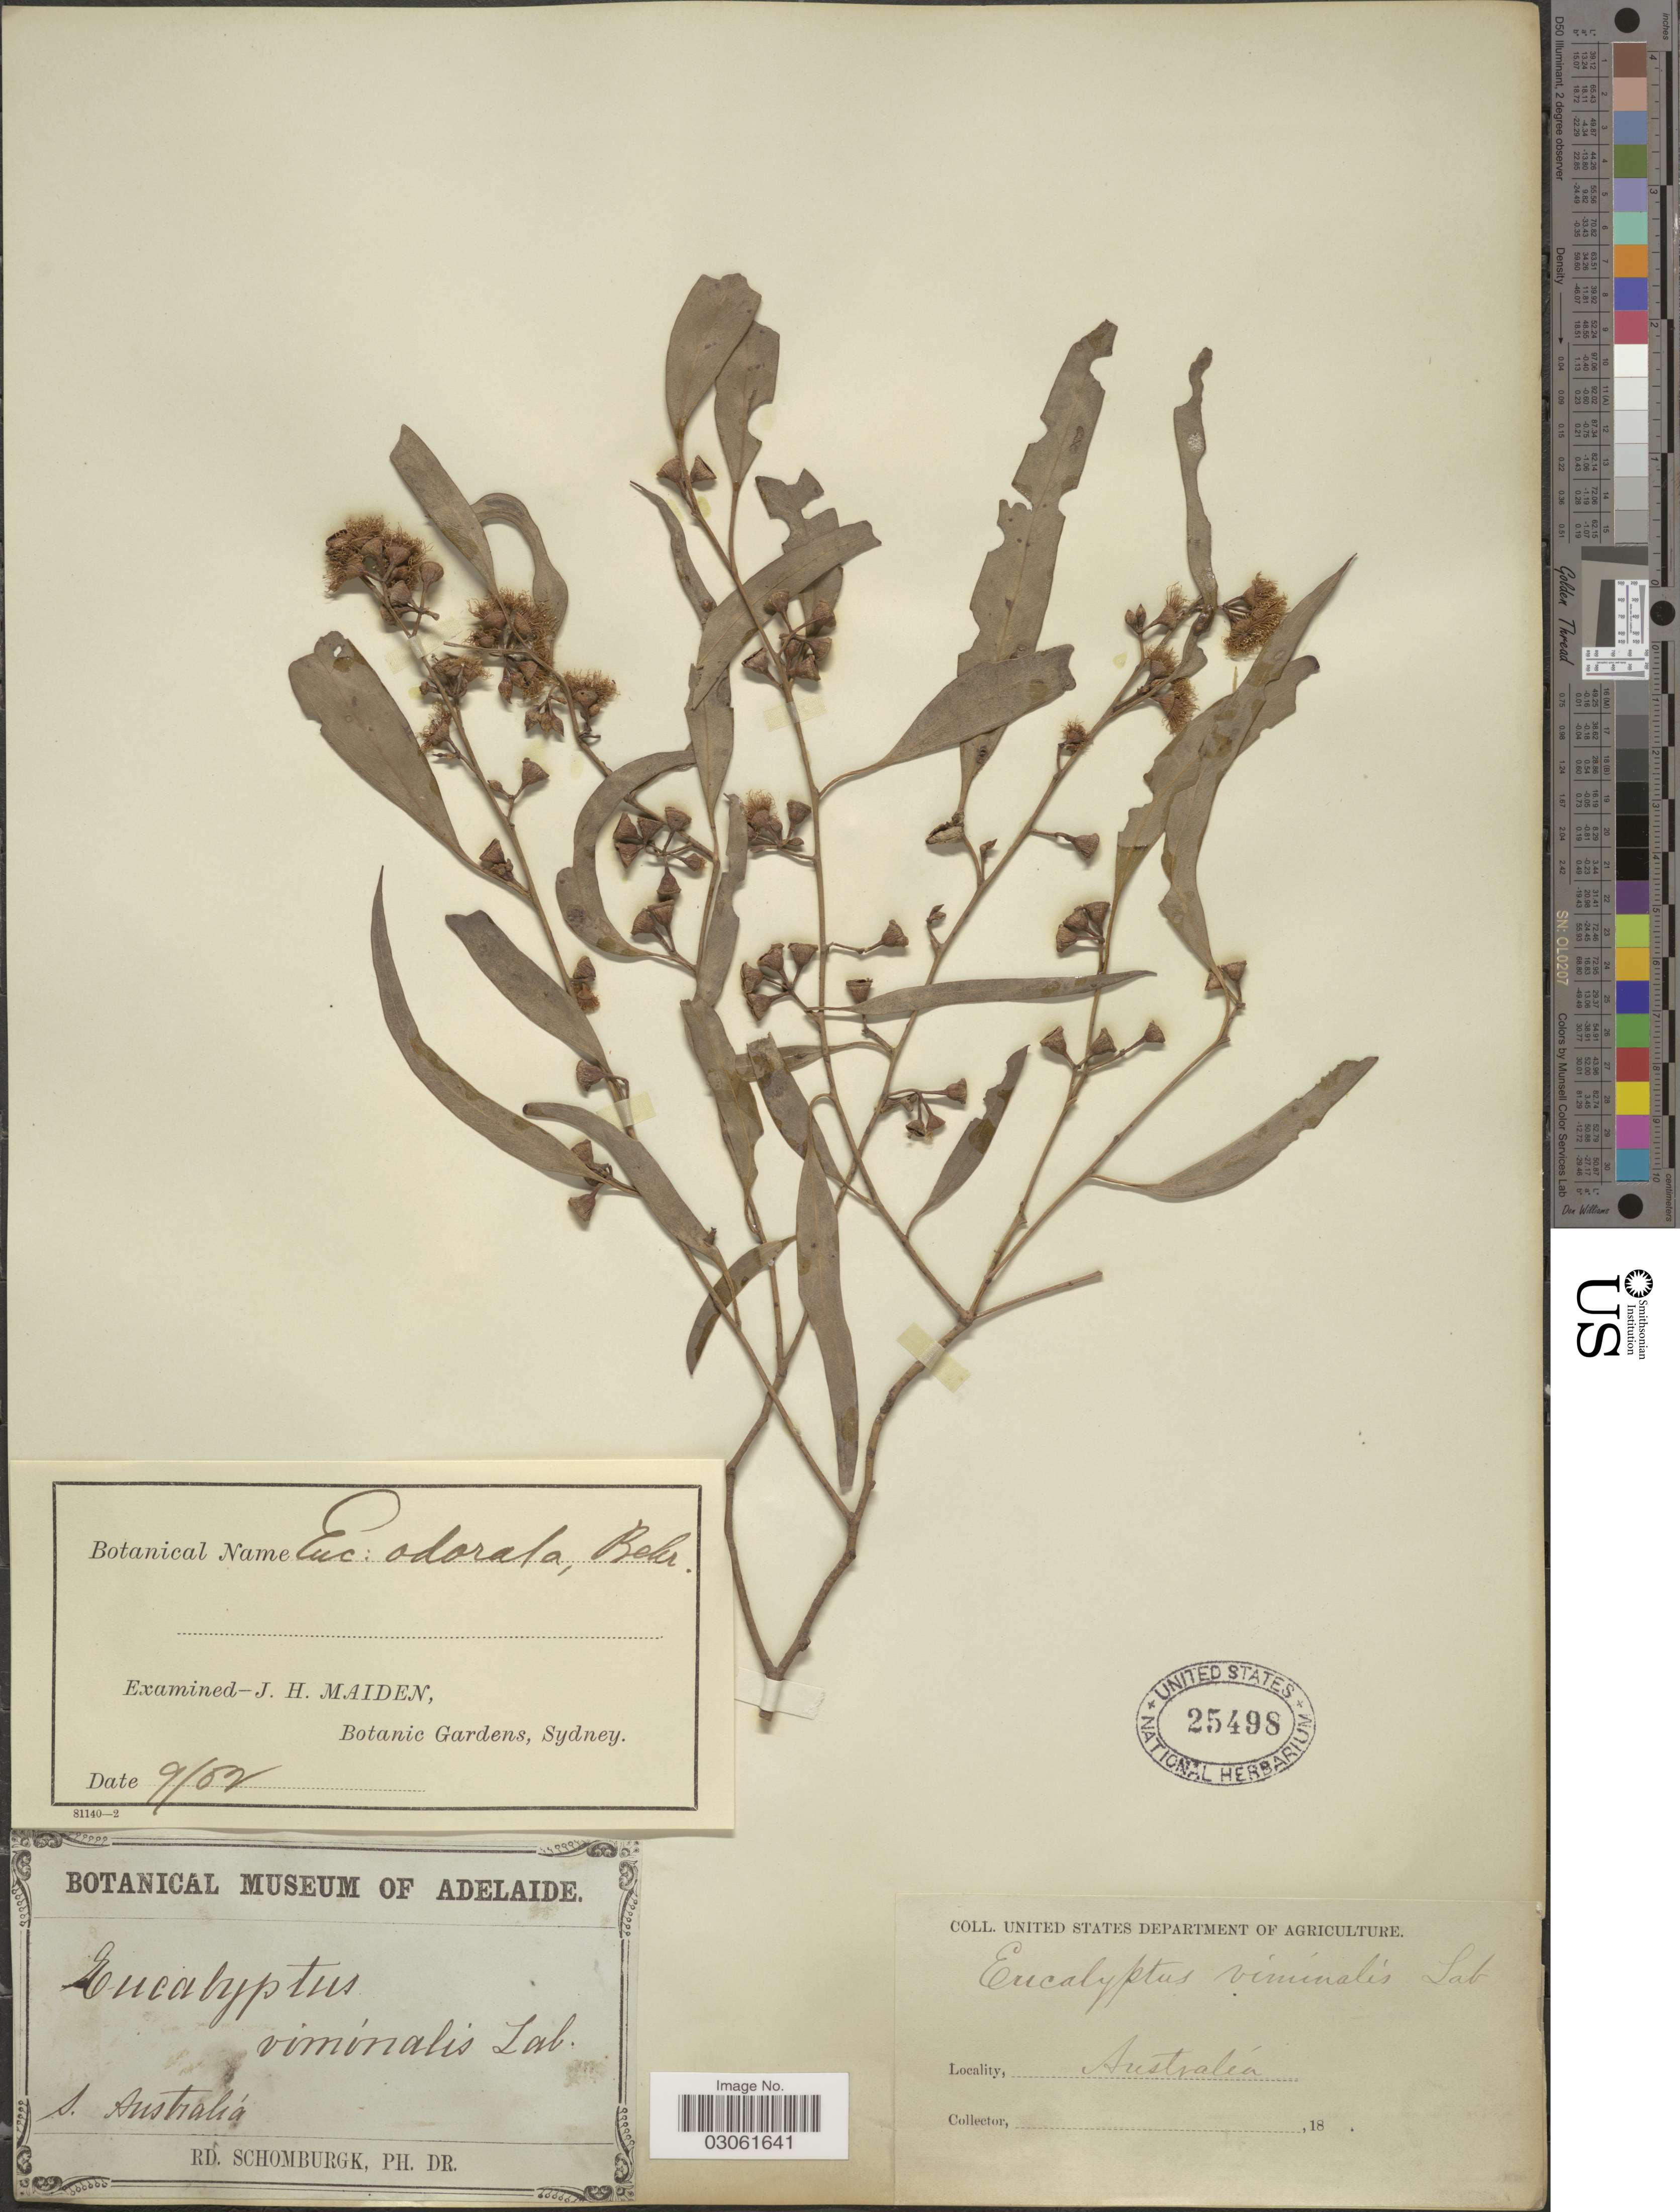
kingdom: Plantae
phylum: Tracheophyta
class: Magnoliopsida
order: Myrtales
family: Myrtaceae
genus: Eucalyptus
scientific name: Eucalyptus odorata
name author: Behr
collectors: M. R. Schomburgk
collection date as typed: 18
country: Australia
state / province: South Australia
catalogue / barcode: US 25498